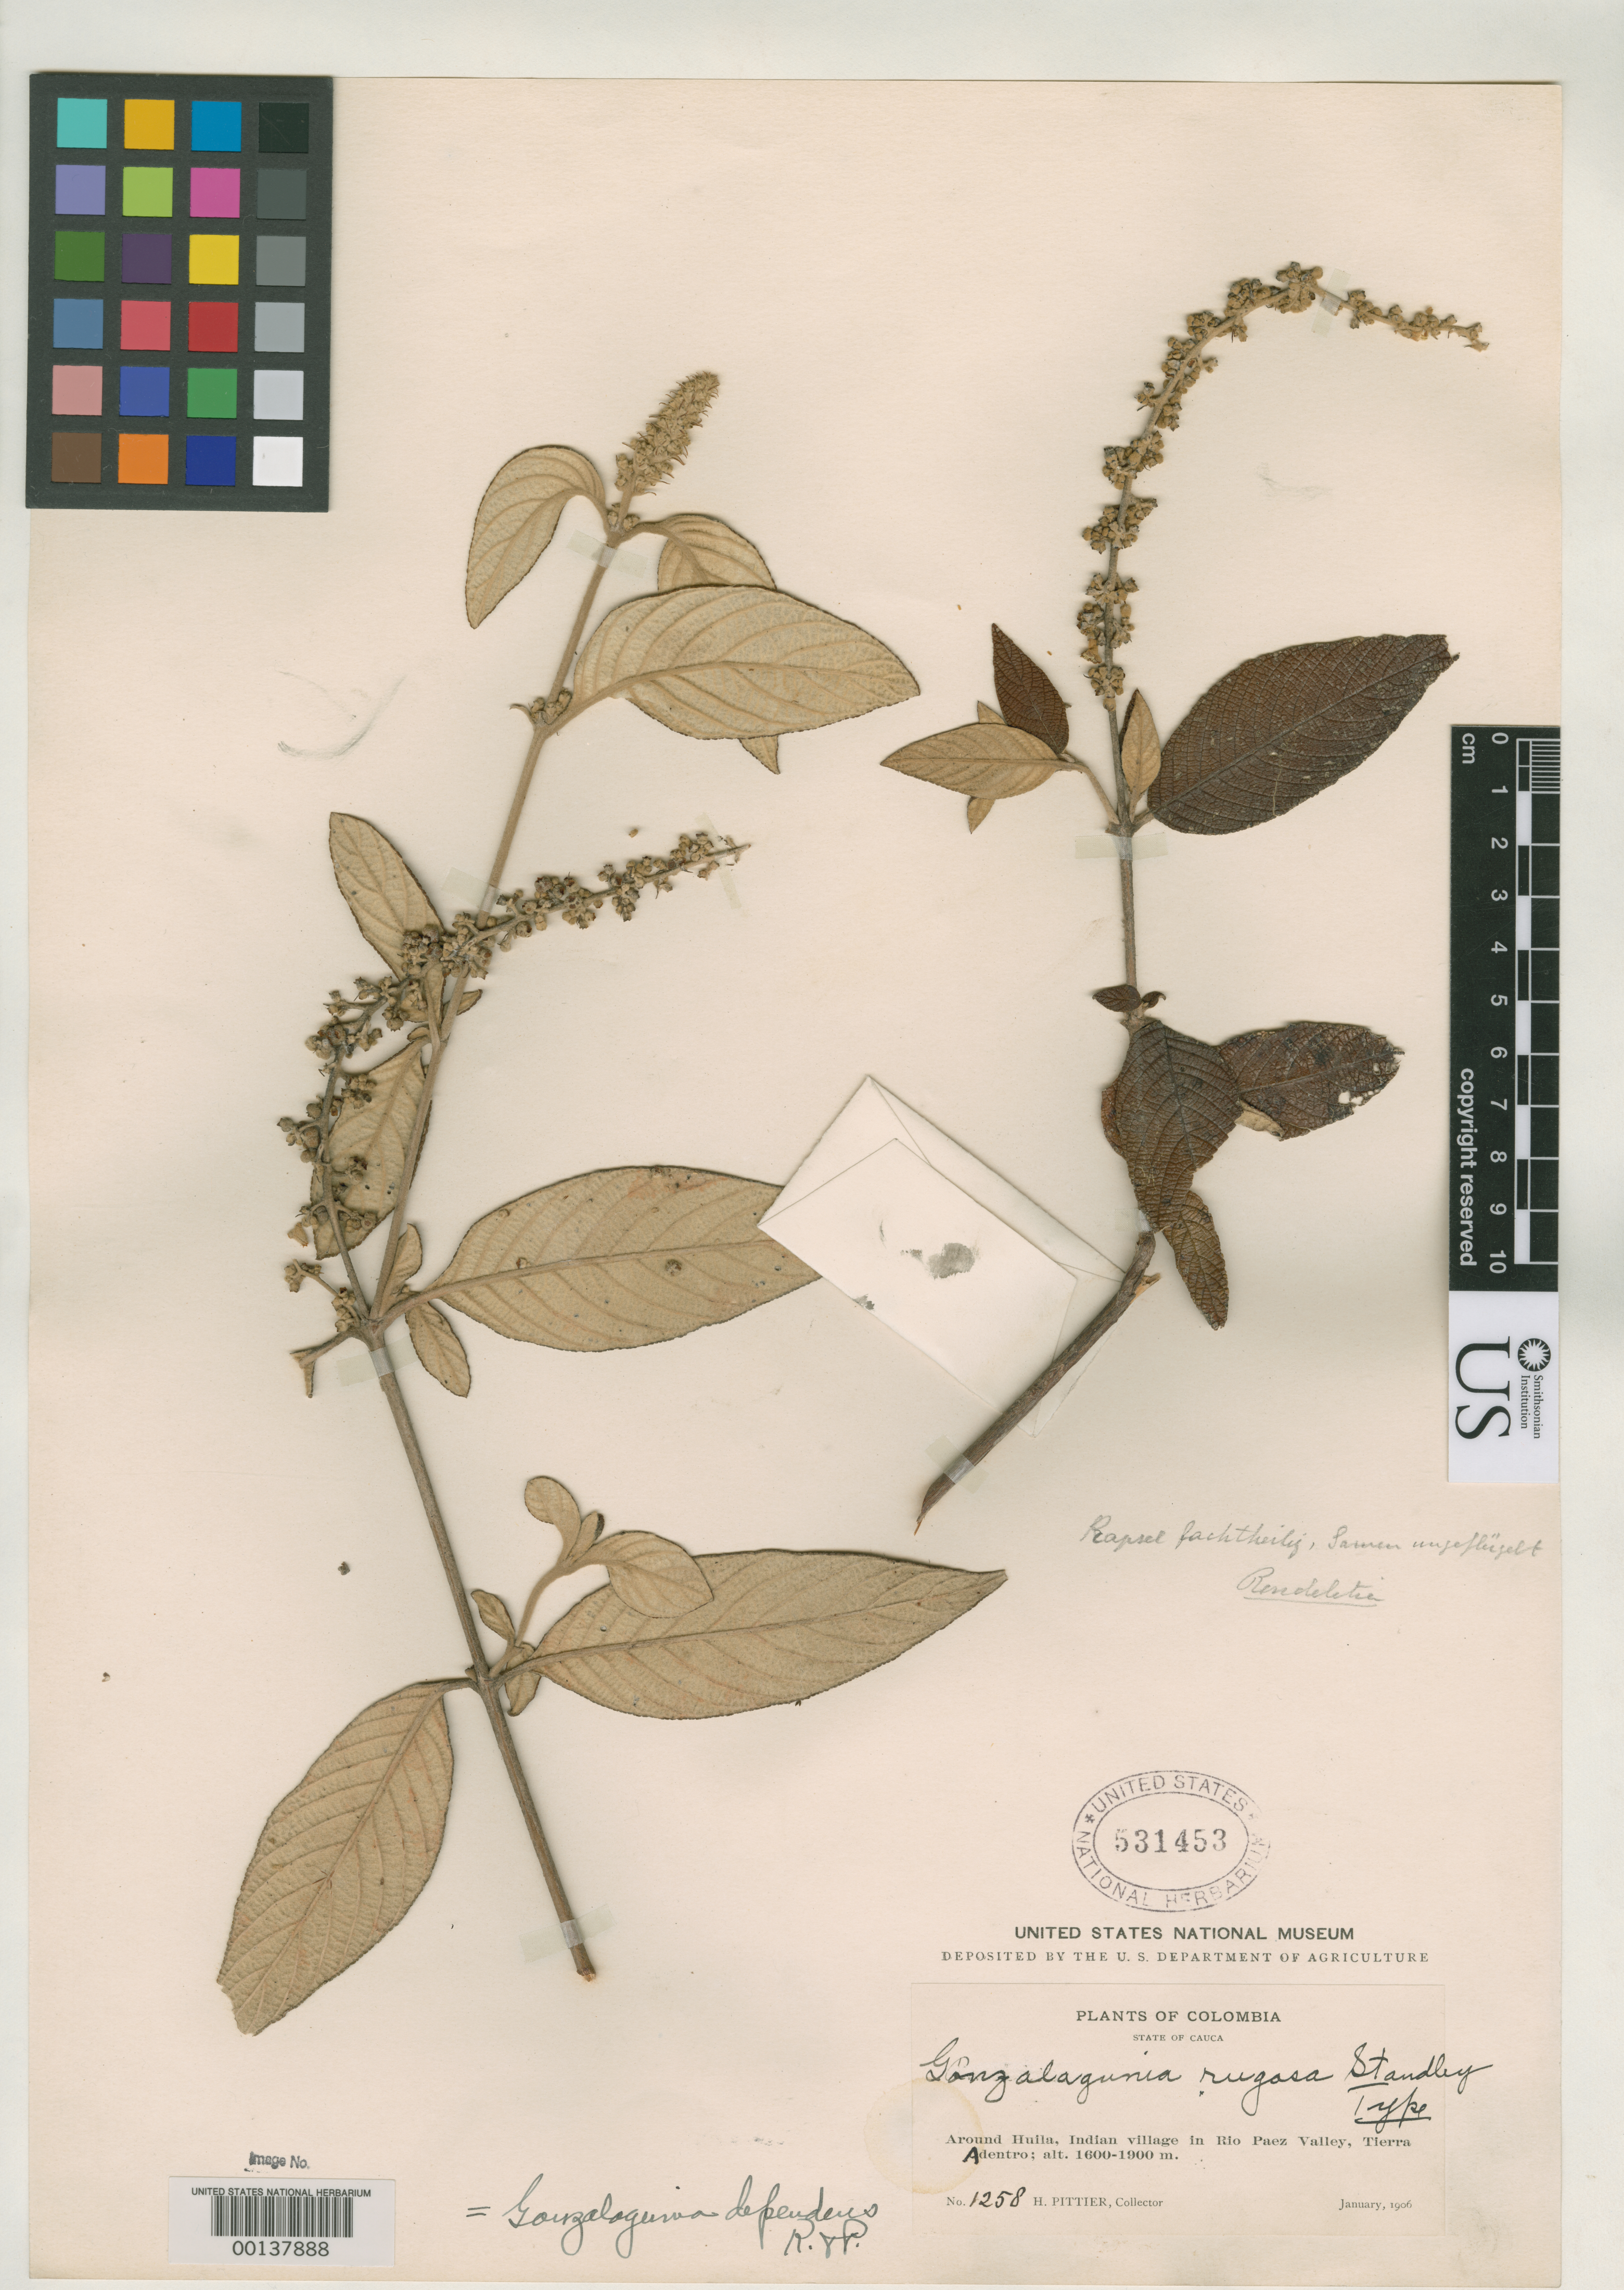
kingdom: Plantae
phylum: Tracheophyta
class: Magnoliopsida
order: Gentianales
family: Rubiaceae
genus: Gonzalagunia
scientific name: Gonzalagunia rugosa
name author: Standl.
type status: Holotype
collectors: H. F. Pittier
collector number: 1258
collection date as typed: Jan 1906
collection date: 1906-01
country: Colombia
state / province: Cauca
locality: Around Huila, Rio Paez Valley, Tierra Adentro.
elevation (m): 1600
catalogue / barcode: US 531453